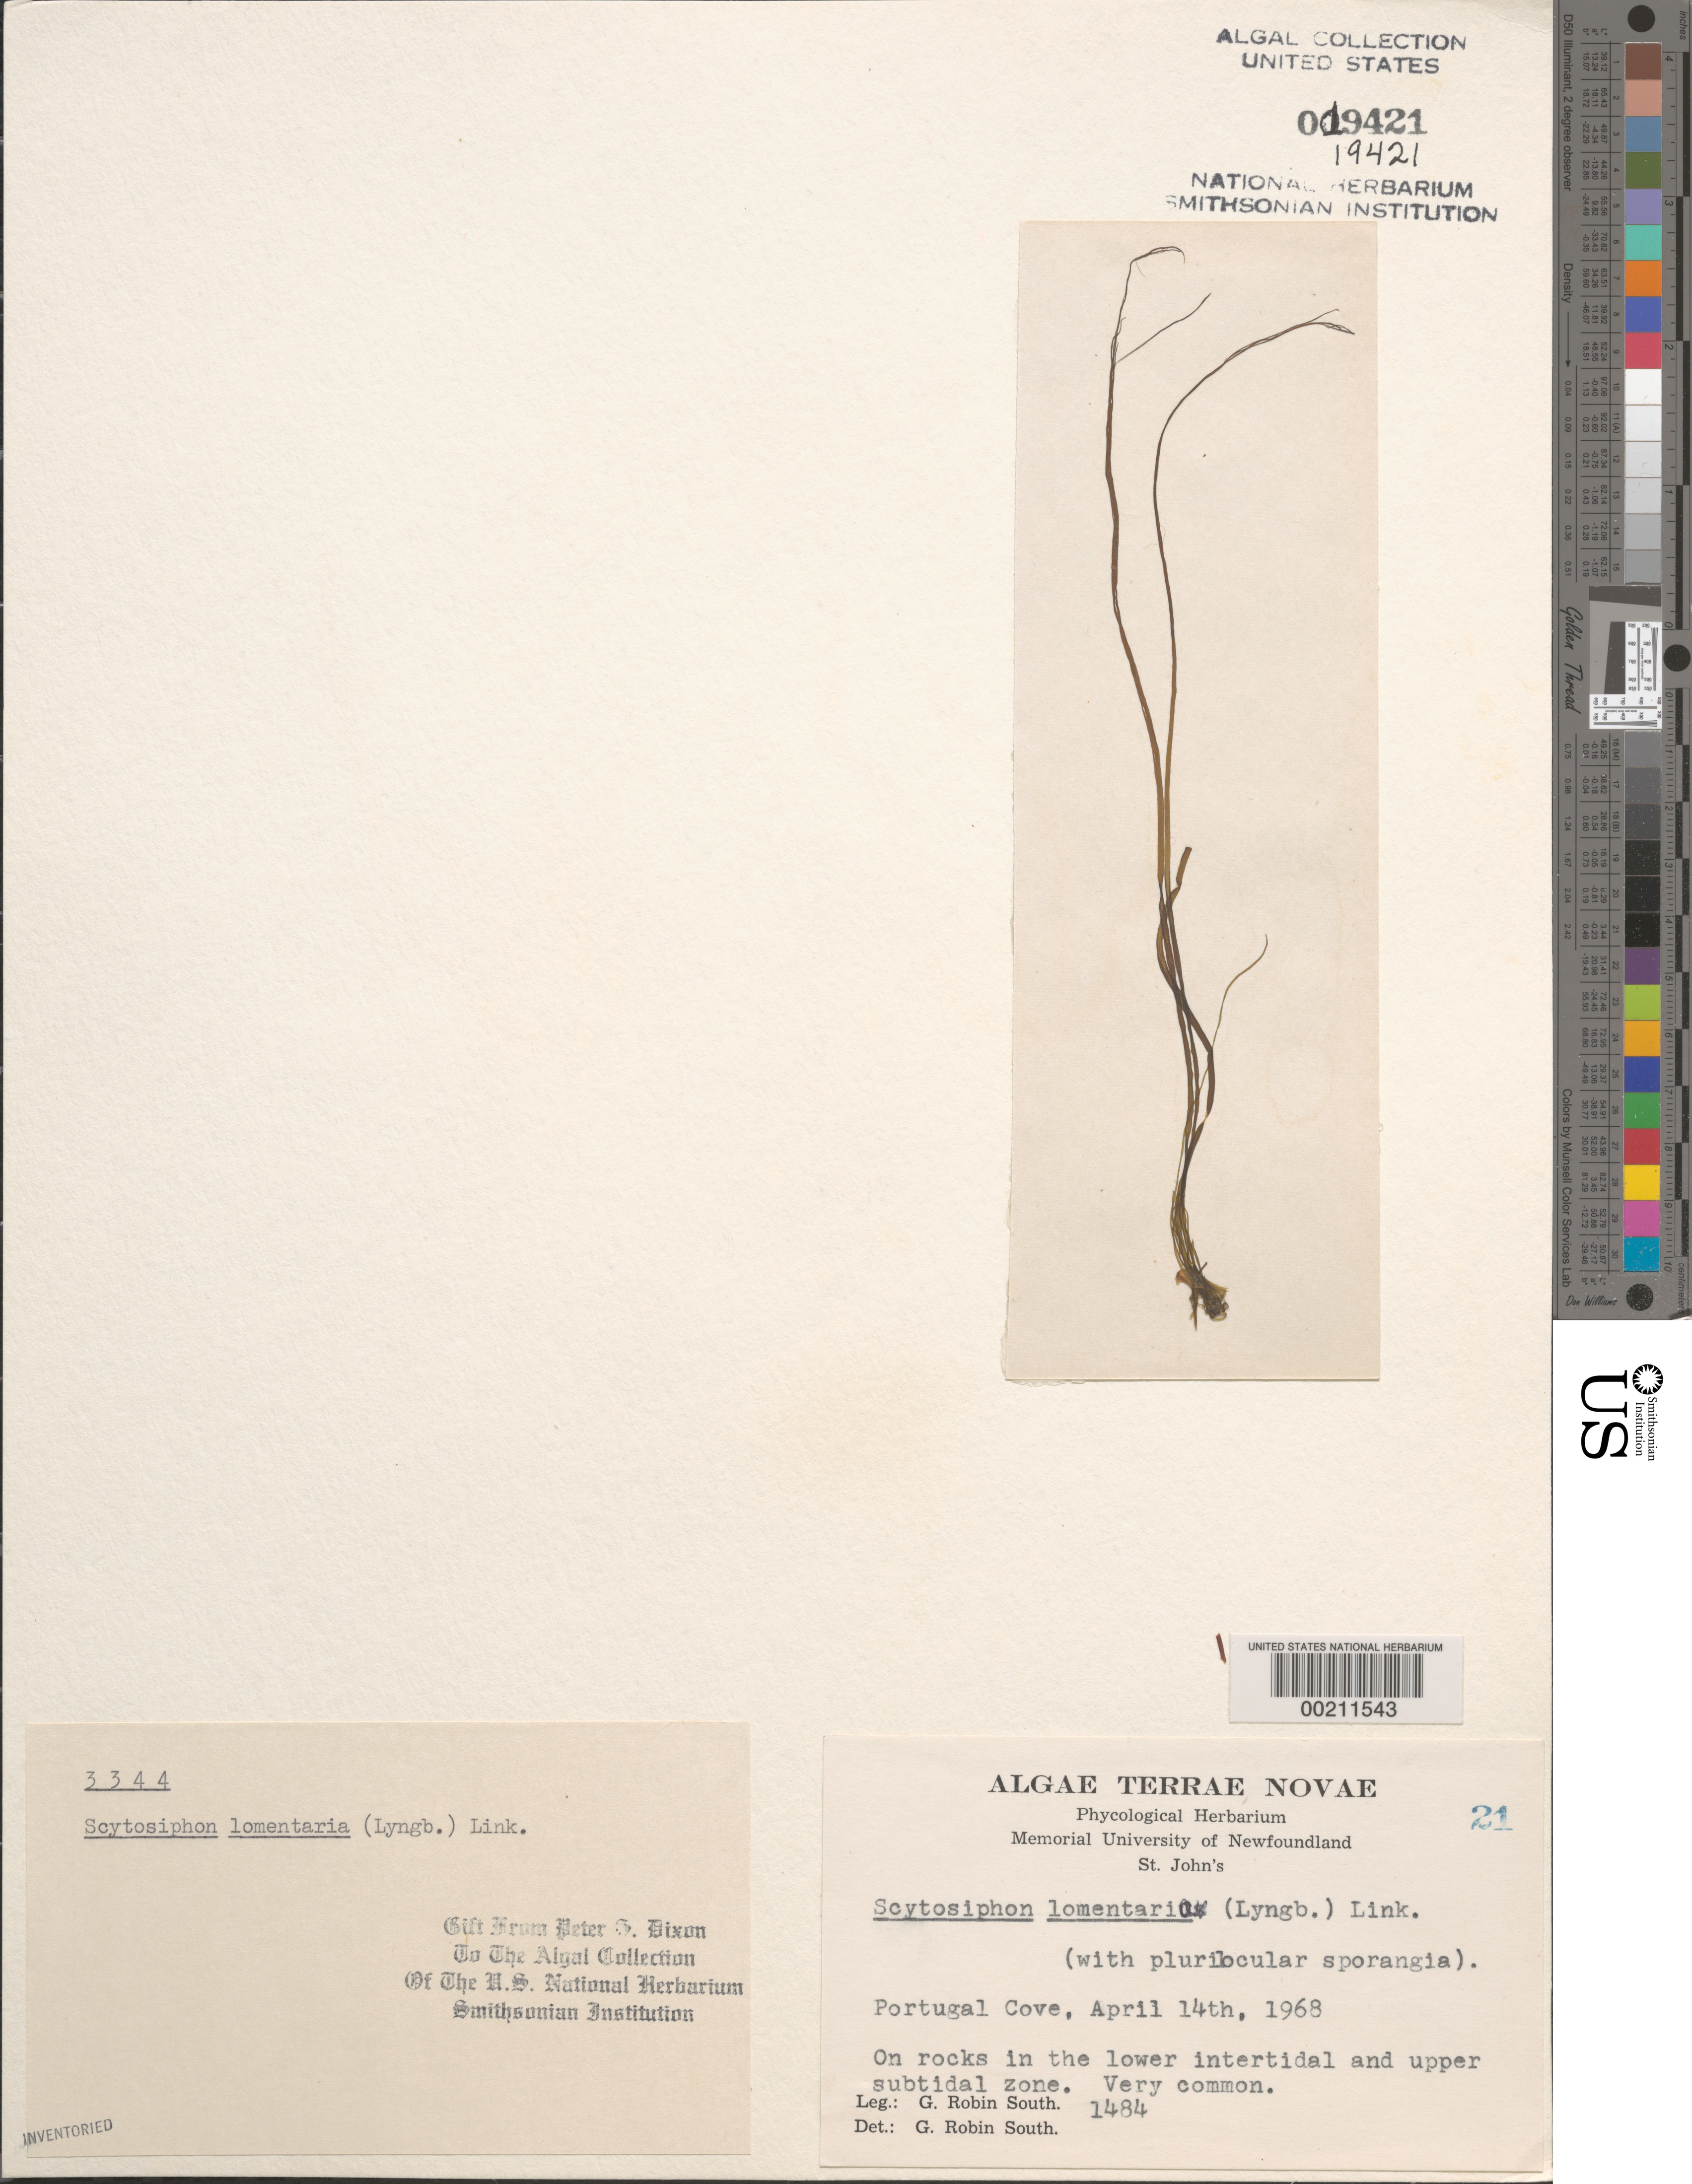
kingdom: Chromista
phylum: Ochrophyta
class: Phaeophyceae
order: Scytosiphonales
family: Scytosiphonaceae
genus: Scytosiphon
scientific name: Scytosiphon lomentaria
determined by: South, G. R.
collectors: G. R. South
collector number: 1484 & PSD 3344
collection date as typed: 14 Apr 1968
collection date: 1968-04-14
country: Canada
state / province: Newfoundland and Labrador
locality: Portugal Cove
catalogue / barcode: US 19421